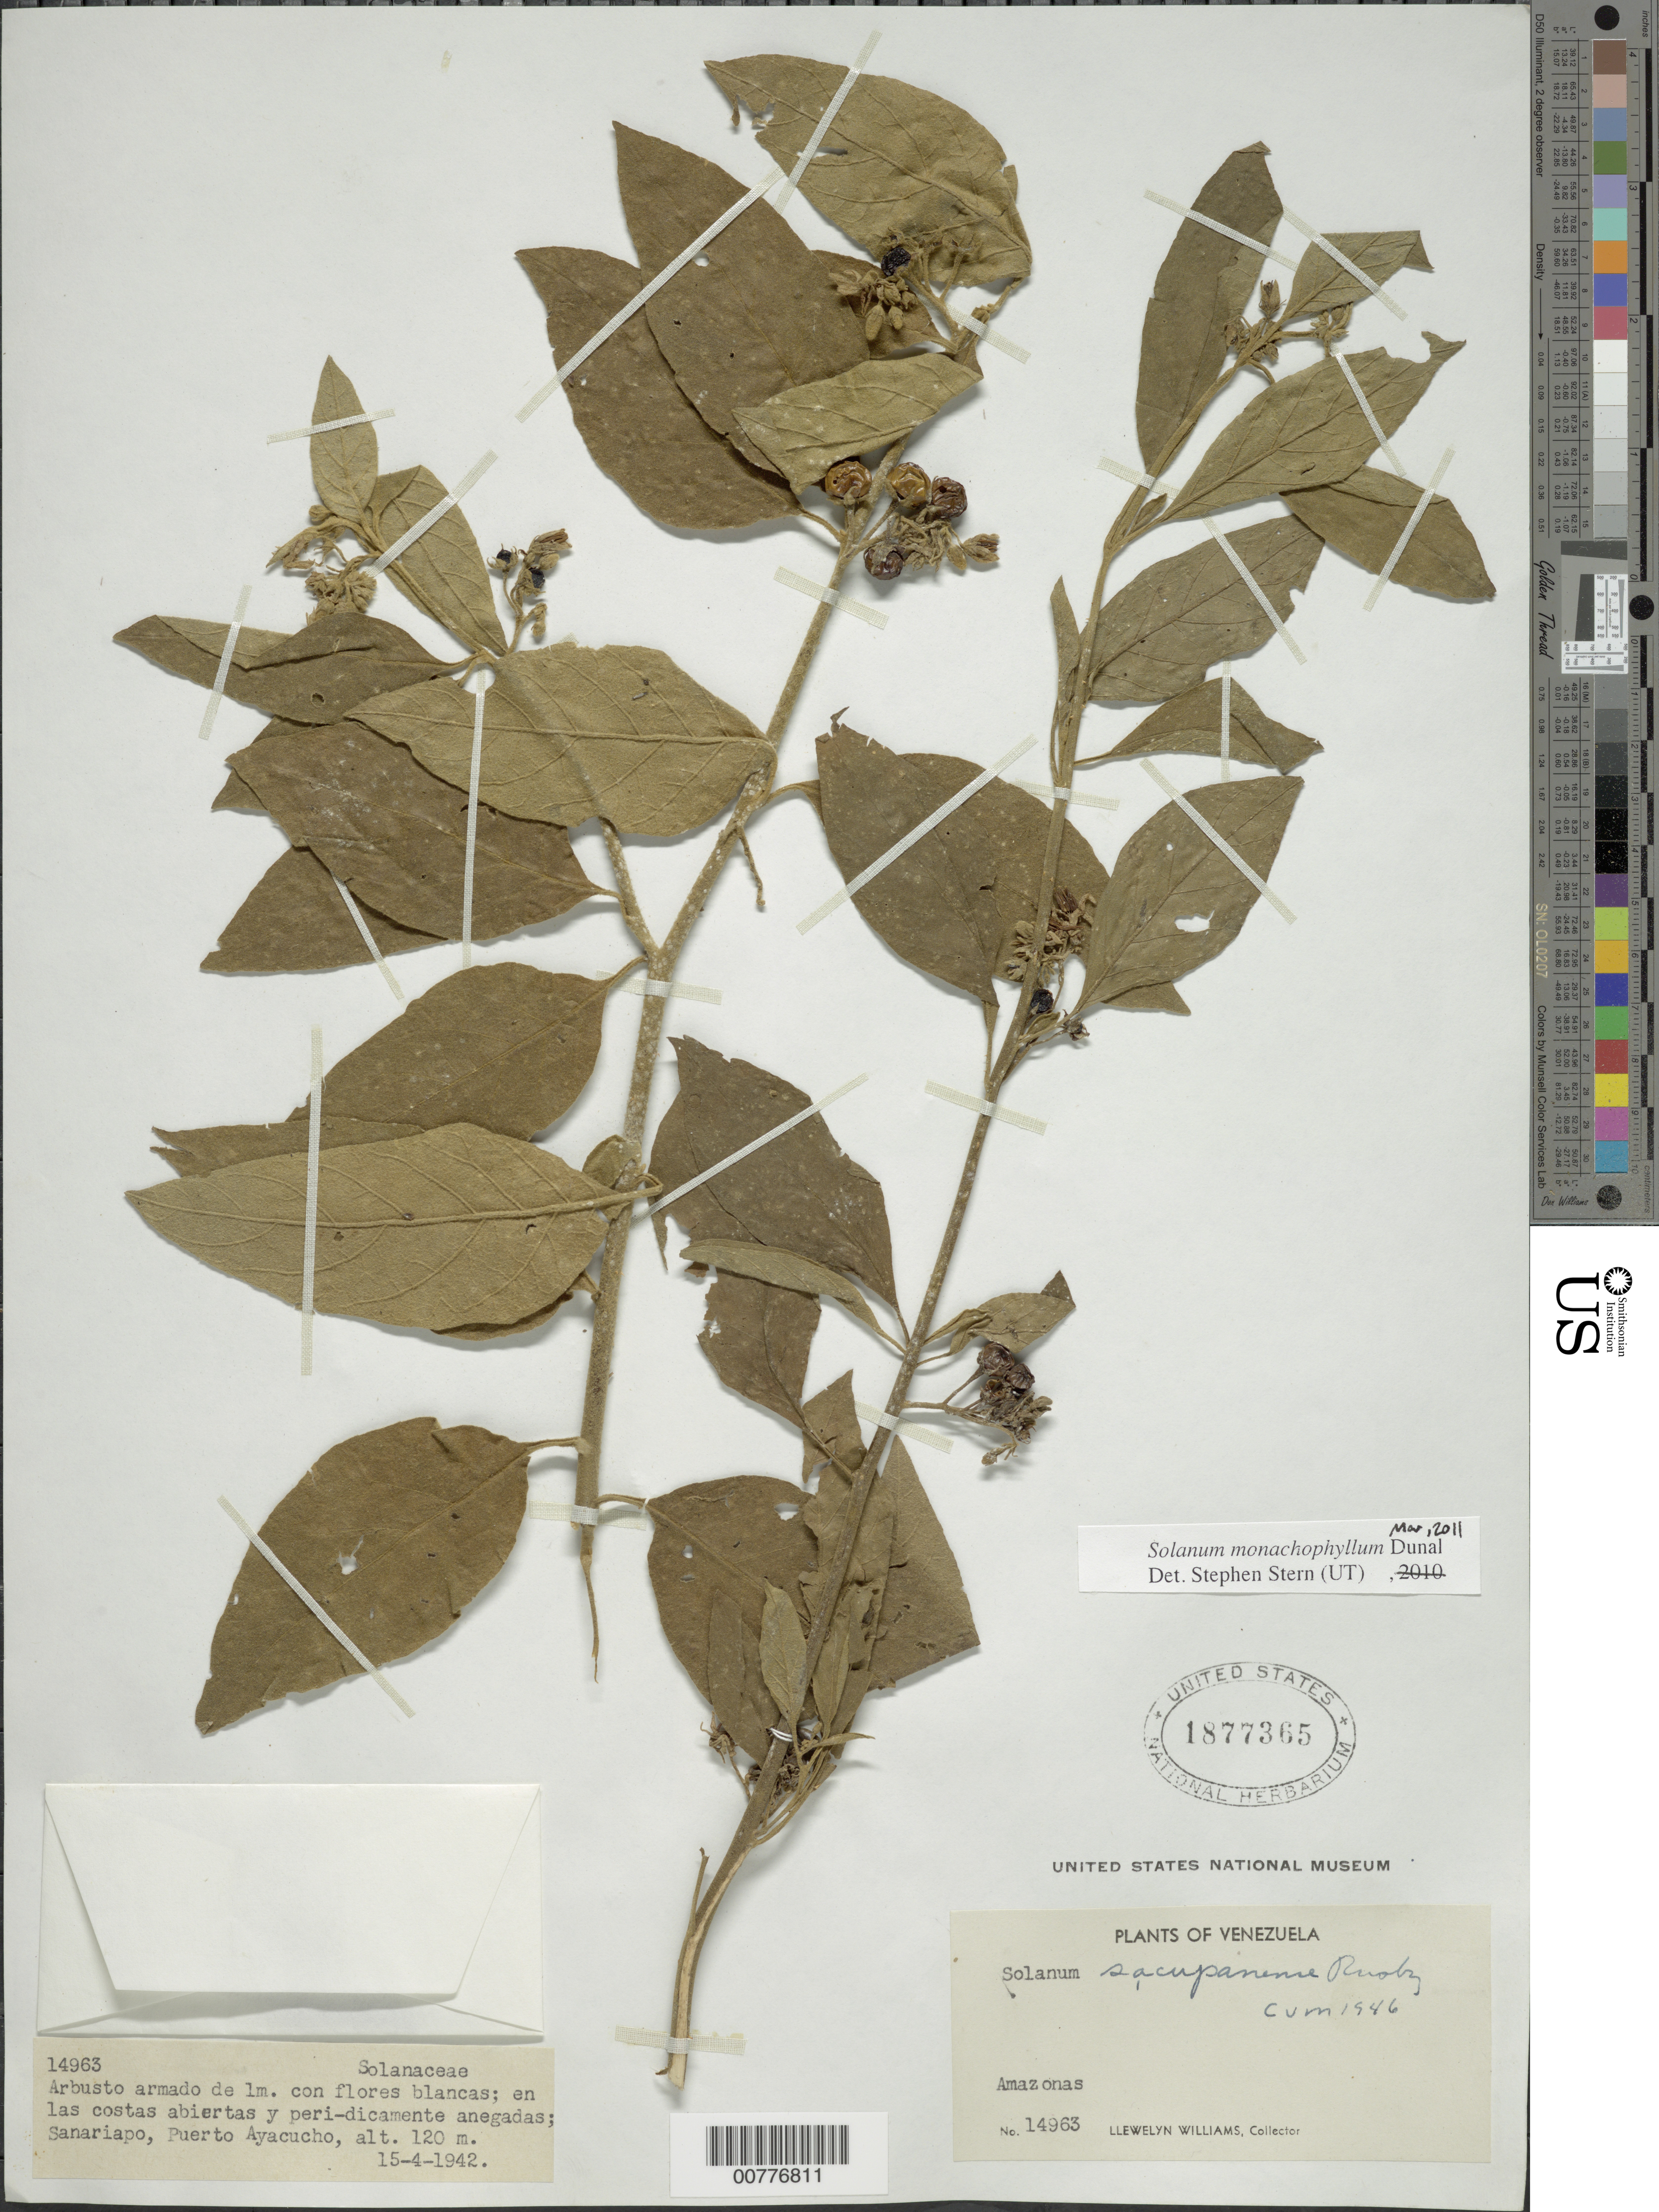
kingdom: Plantae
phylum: Tracheophyta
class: Magnoliopsida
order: Solanales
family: Solanaceae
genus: Solanum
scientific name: Solanum sacupanense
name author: Rusby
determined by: Morton, C. V.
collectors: L. Williams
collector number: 14963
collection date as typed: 4 Apr 1942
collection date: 1942-04-04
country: Venezuela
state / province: Amazonas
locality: Sanariapo, Puerto Ayacucho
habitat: Costas abiertas y peridicamente anegadas.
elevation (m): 120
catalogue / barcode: US 1877365